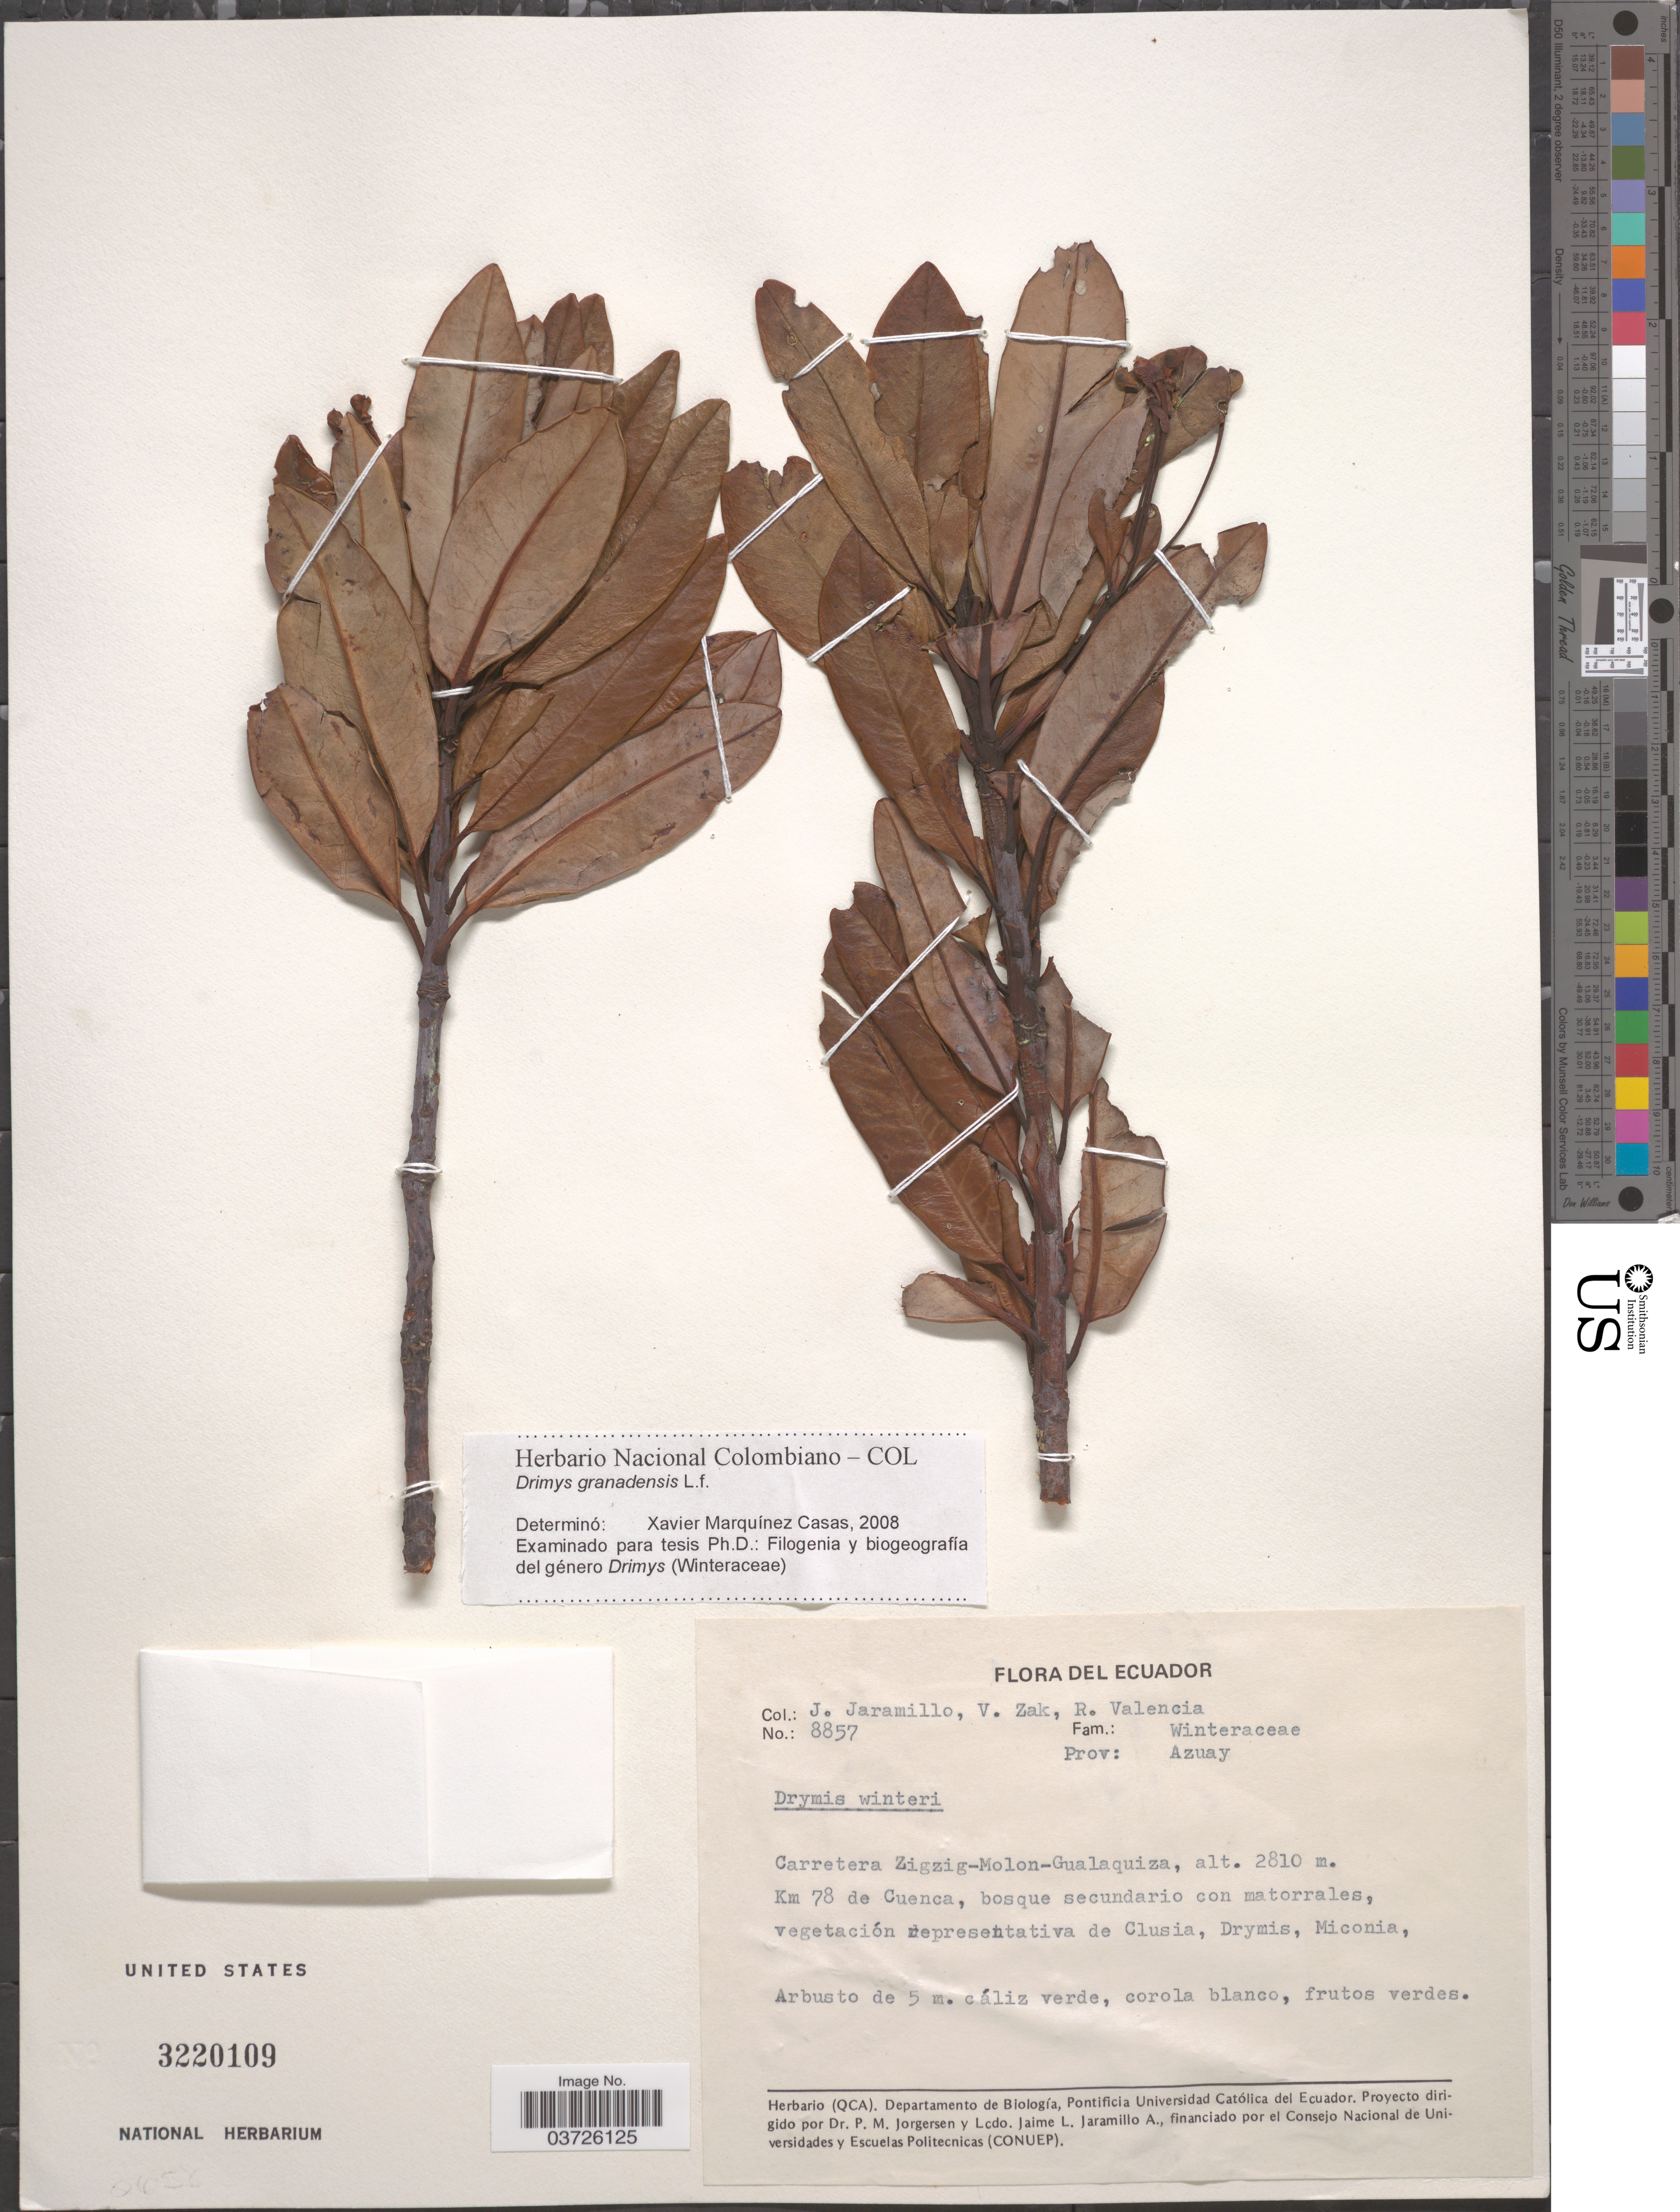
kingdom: Plantae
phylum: Tracheophyta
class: Magnoliopsida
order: Canellales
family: Winteraceae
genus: Drimys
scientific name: Drimys granadensis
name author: L. f.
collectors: J. Jaramillo, V. Zak & R. Valencia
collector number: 8857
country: Ecuador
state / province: Azuay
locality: Km 78 de Cuenca.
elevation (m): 2810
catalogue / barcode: US 3220109